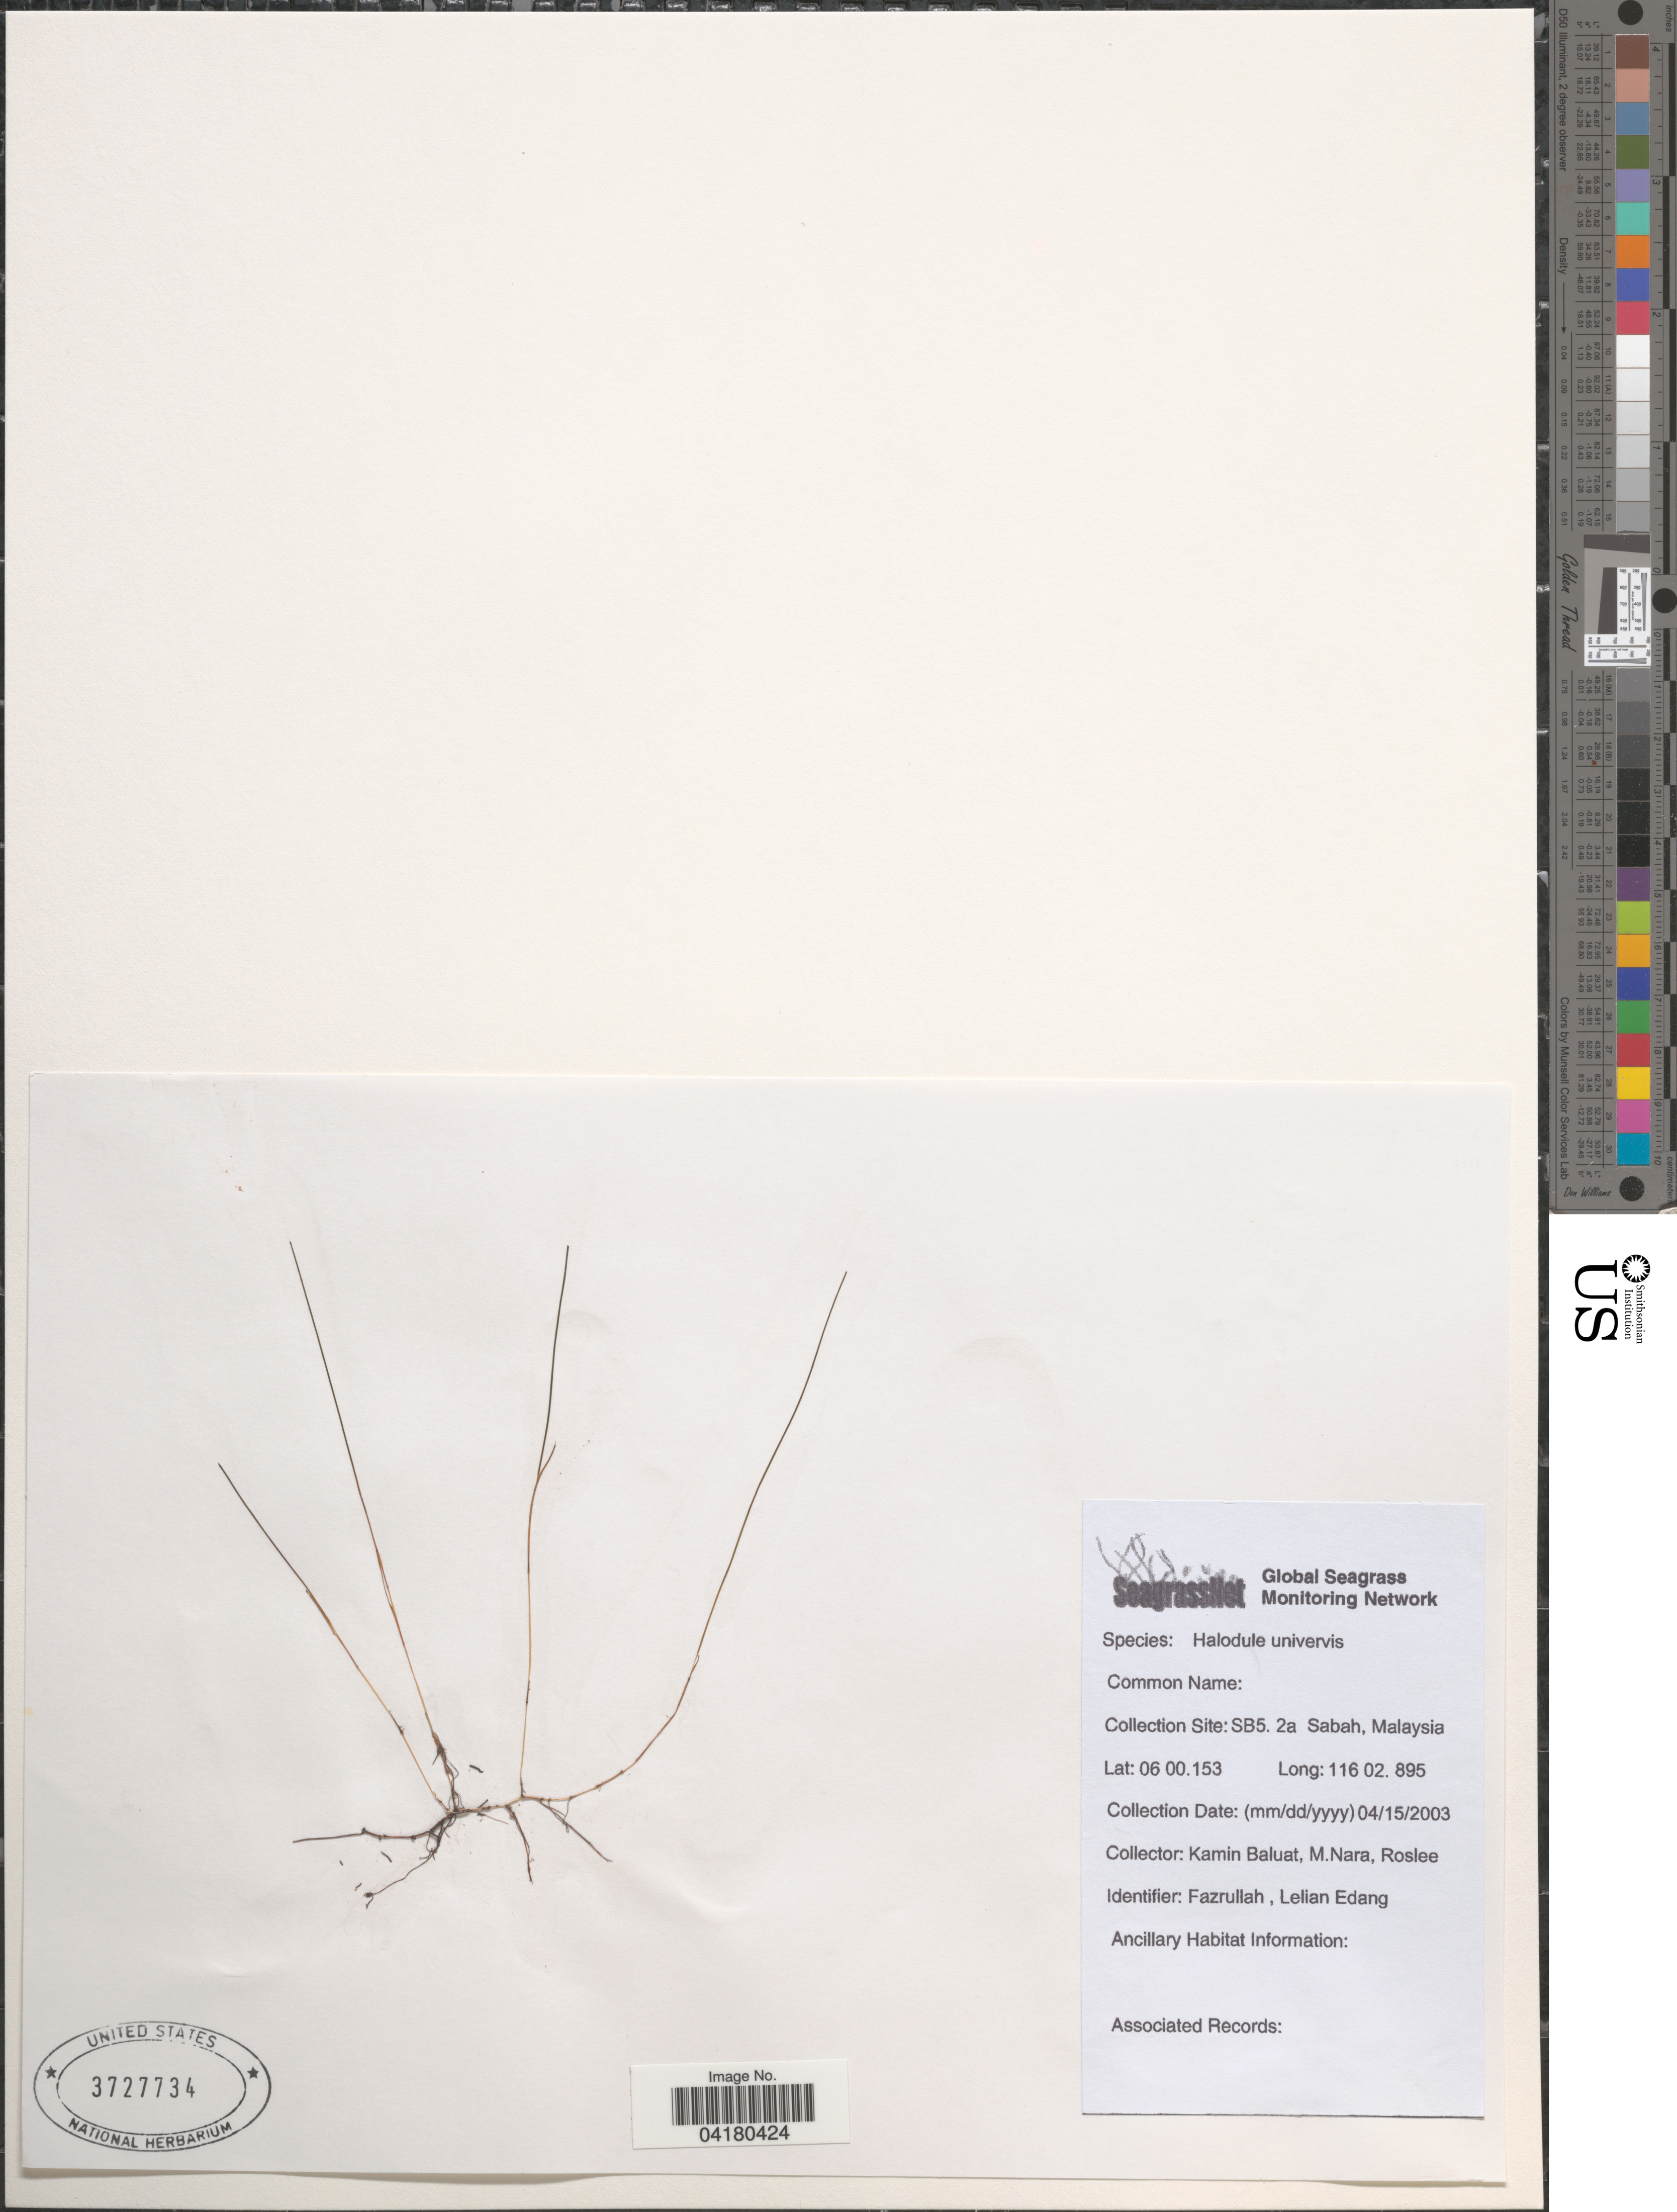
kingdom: Plantae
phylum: Tracheophyta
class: Liliopsida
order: Alismatales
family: Cymodoceaceae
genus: Halodule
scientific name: Halodule uninervis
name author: (Forssk.) Asch.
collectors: K. Baluat, M. Nara & Roslee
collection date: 2003-04-15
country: Malaysia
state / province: Sabah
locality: Collection Site: SB5. 2a.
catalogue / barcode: US 3727734